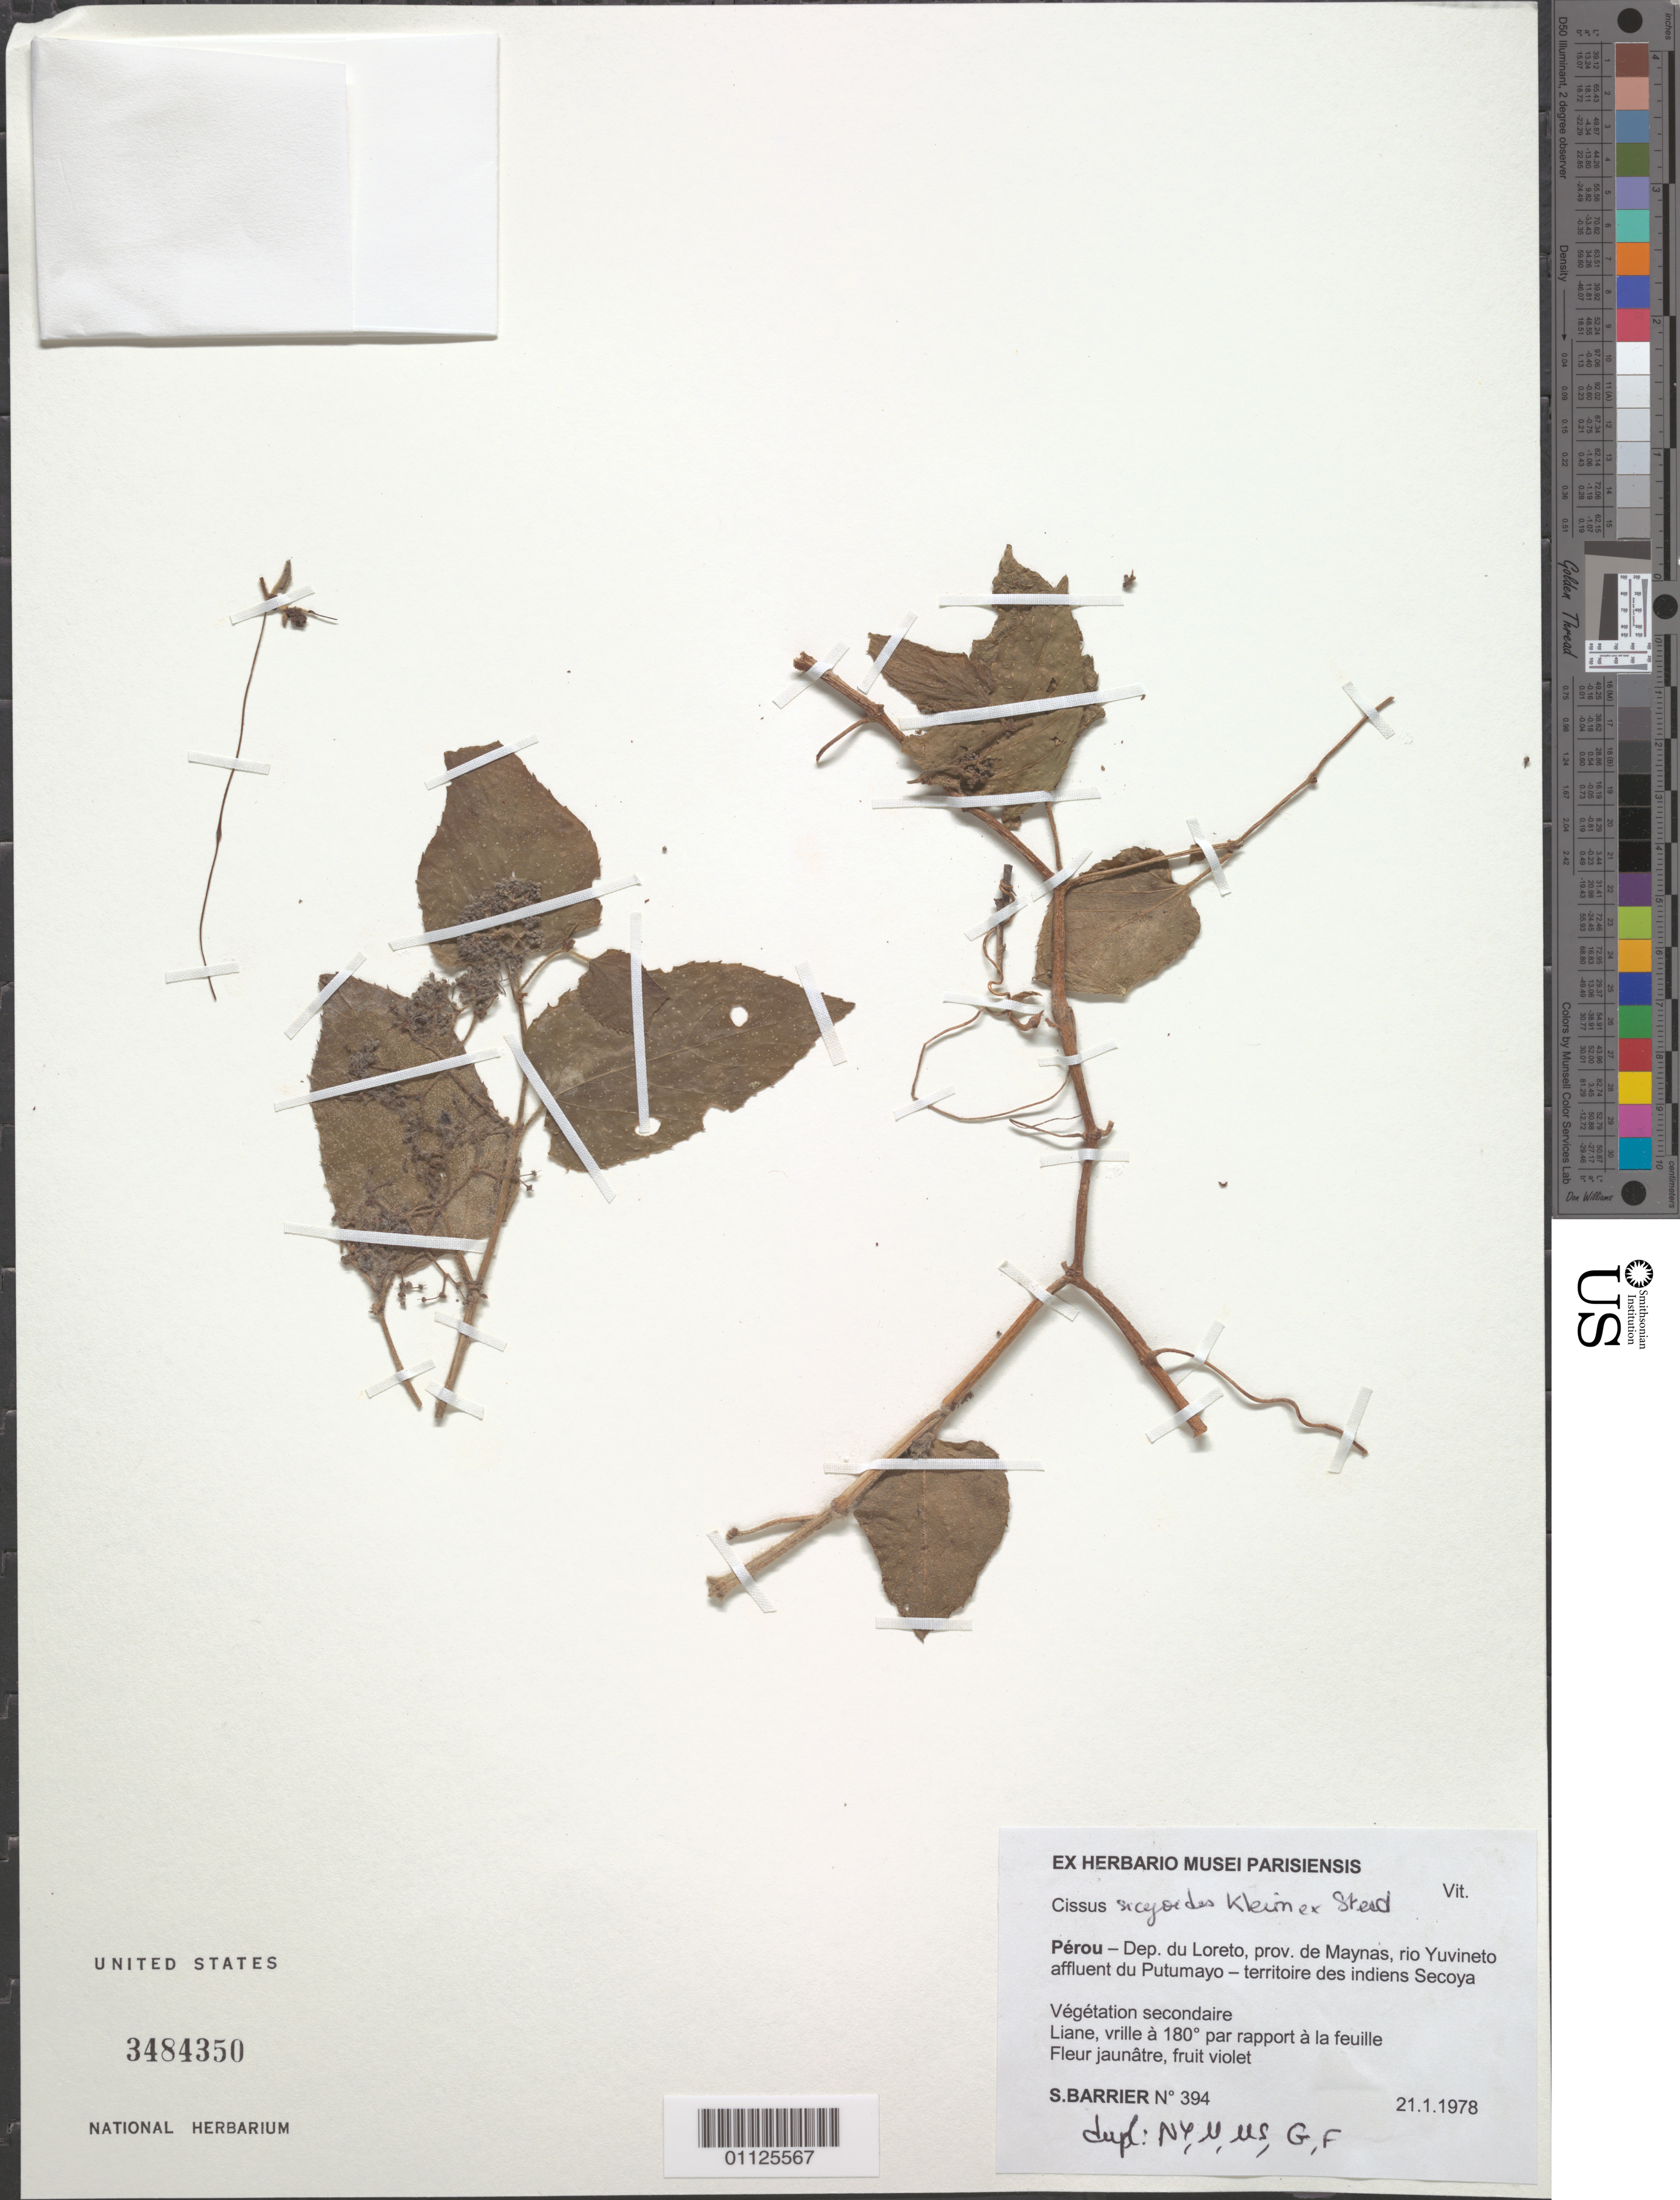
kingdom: Plantae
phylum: Tracheophyta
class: Magnoliopsida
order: Vitales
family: Vitaceae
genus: Cissus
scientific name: Cissus verticillata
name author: (L.) Nicolson & C.E. Jarvis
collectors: S. Barrier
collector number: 394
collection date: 1978-01-21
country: Peru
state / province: Loreto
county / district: Maynas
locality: Rio Yuvineto affluent du Putumayo - territoire des indiens Secoya.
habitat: Vegetation secondaire. Liana.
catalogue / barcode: US 3484350